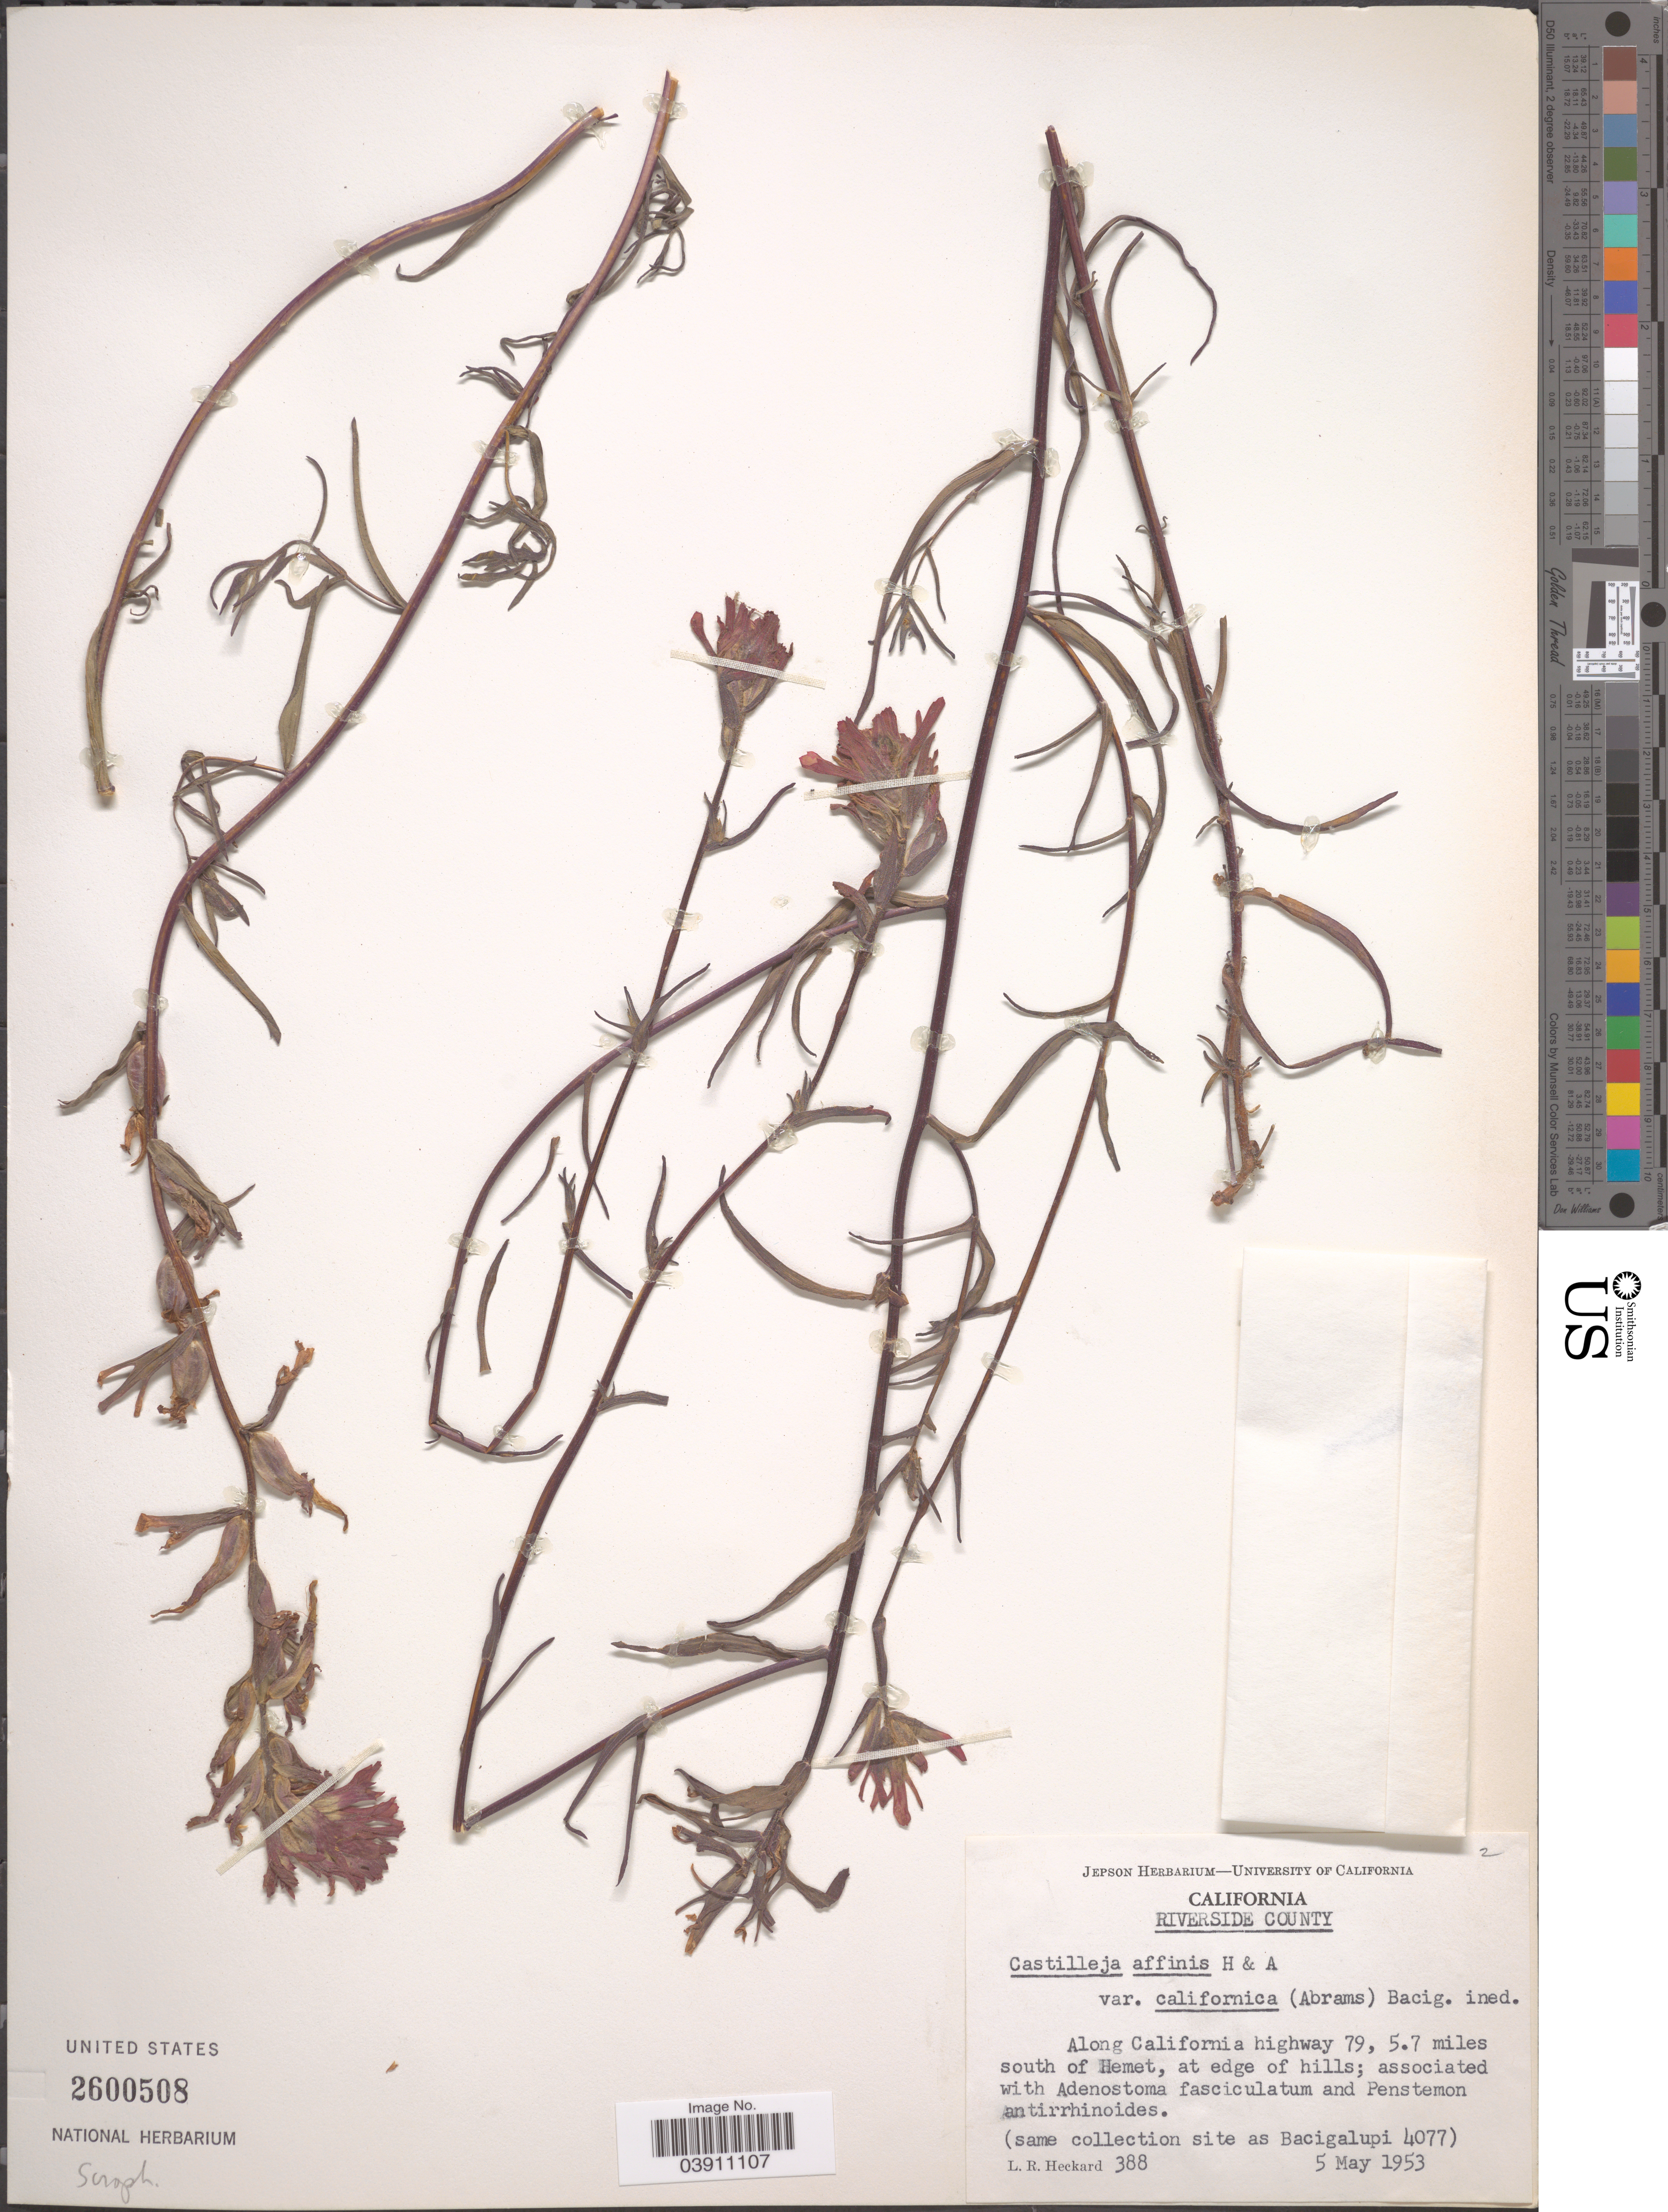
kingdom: Plantae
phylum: Tracheophyta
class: Magnoliopsida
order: Lamiales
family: Orobanchaceae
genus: Castilleja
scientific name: Castilleja affinis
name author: Hook. & Arn.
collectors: L. R. Heckard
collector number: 388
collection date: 1953-05-05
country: United States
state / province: California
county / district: Riverside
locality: Riverside County. Along California highway 79, 5.7 miles south of Hemet, at edge of hills.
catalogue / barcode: US 2600508